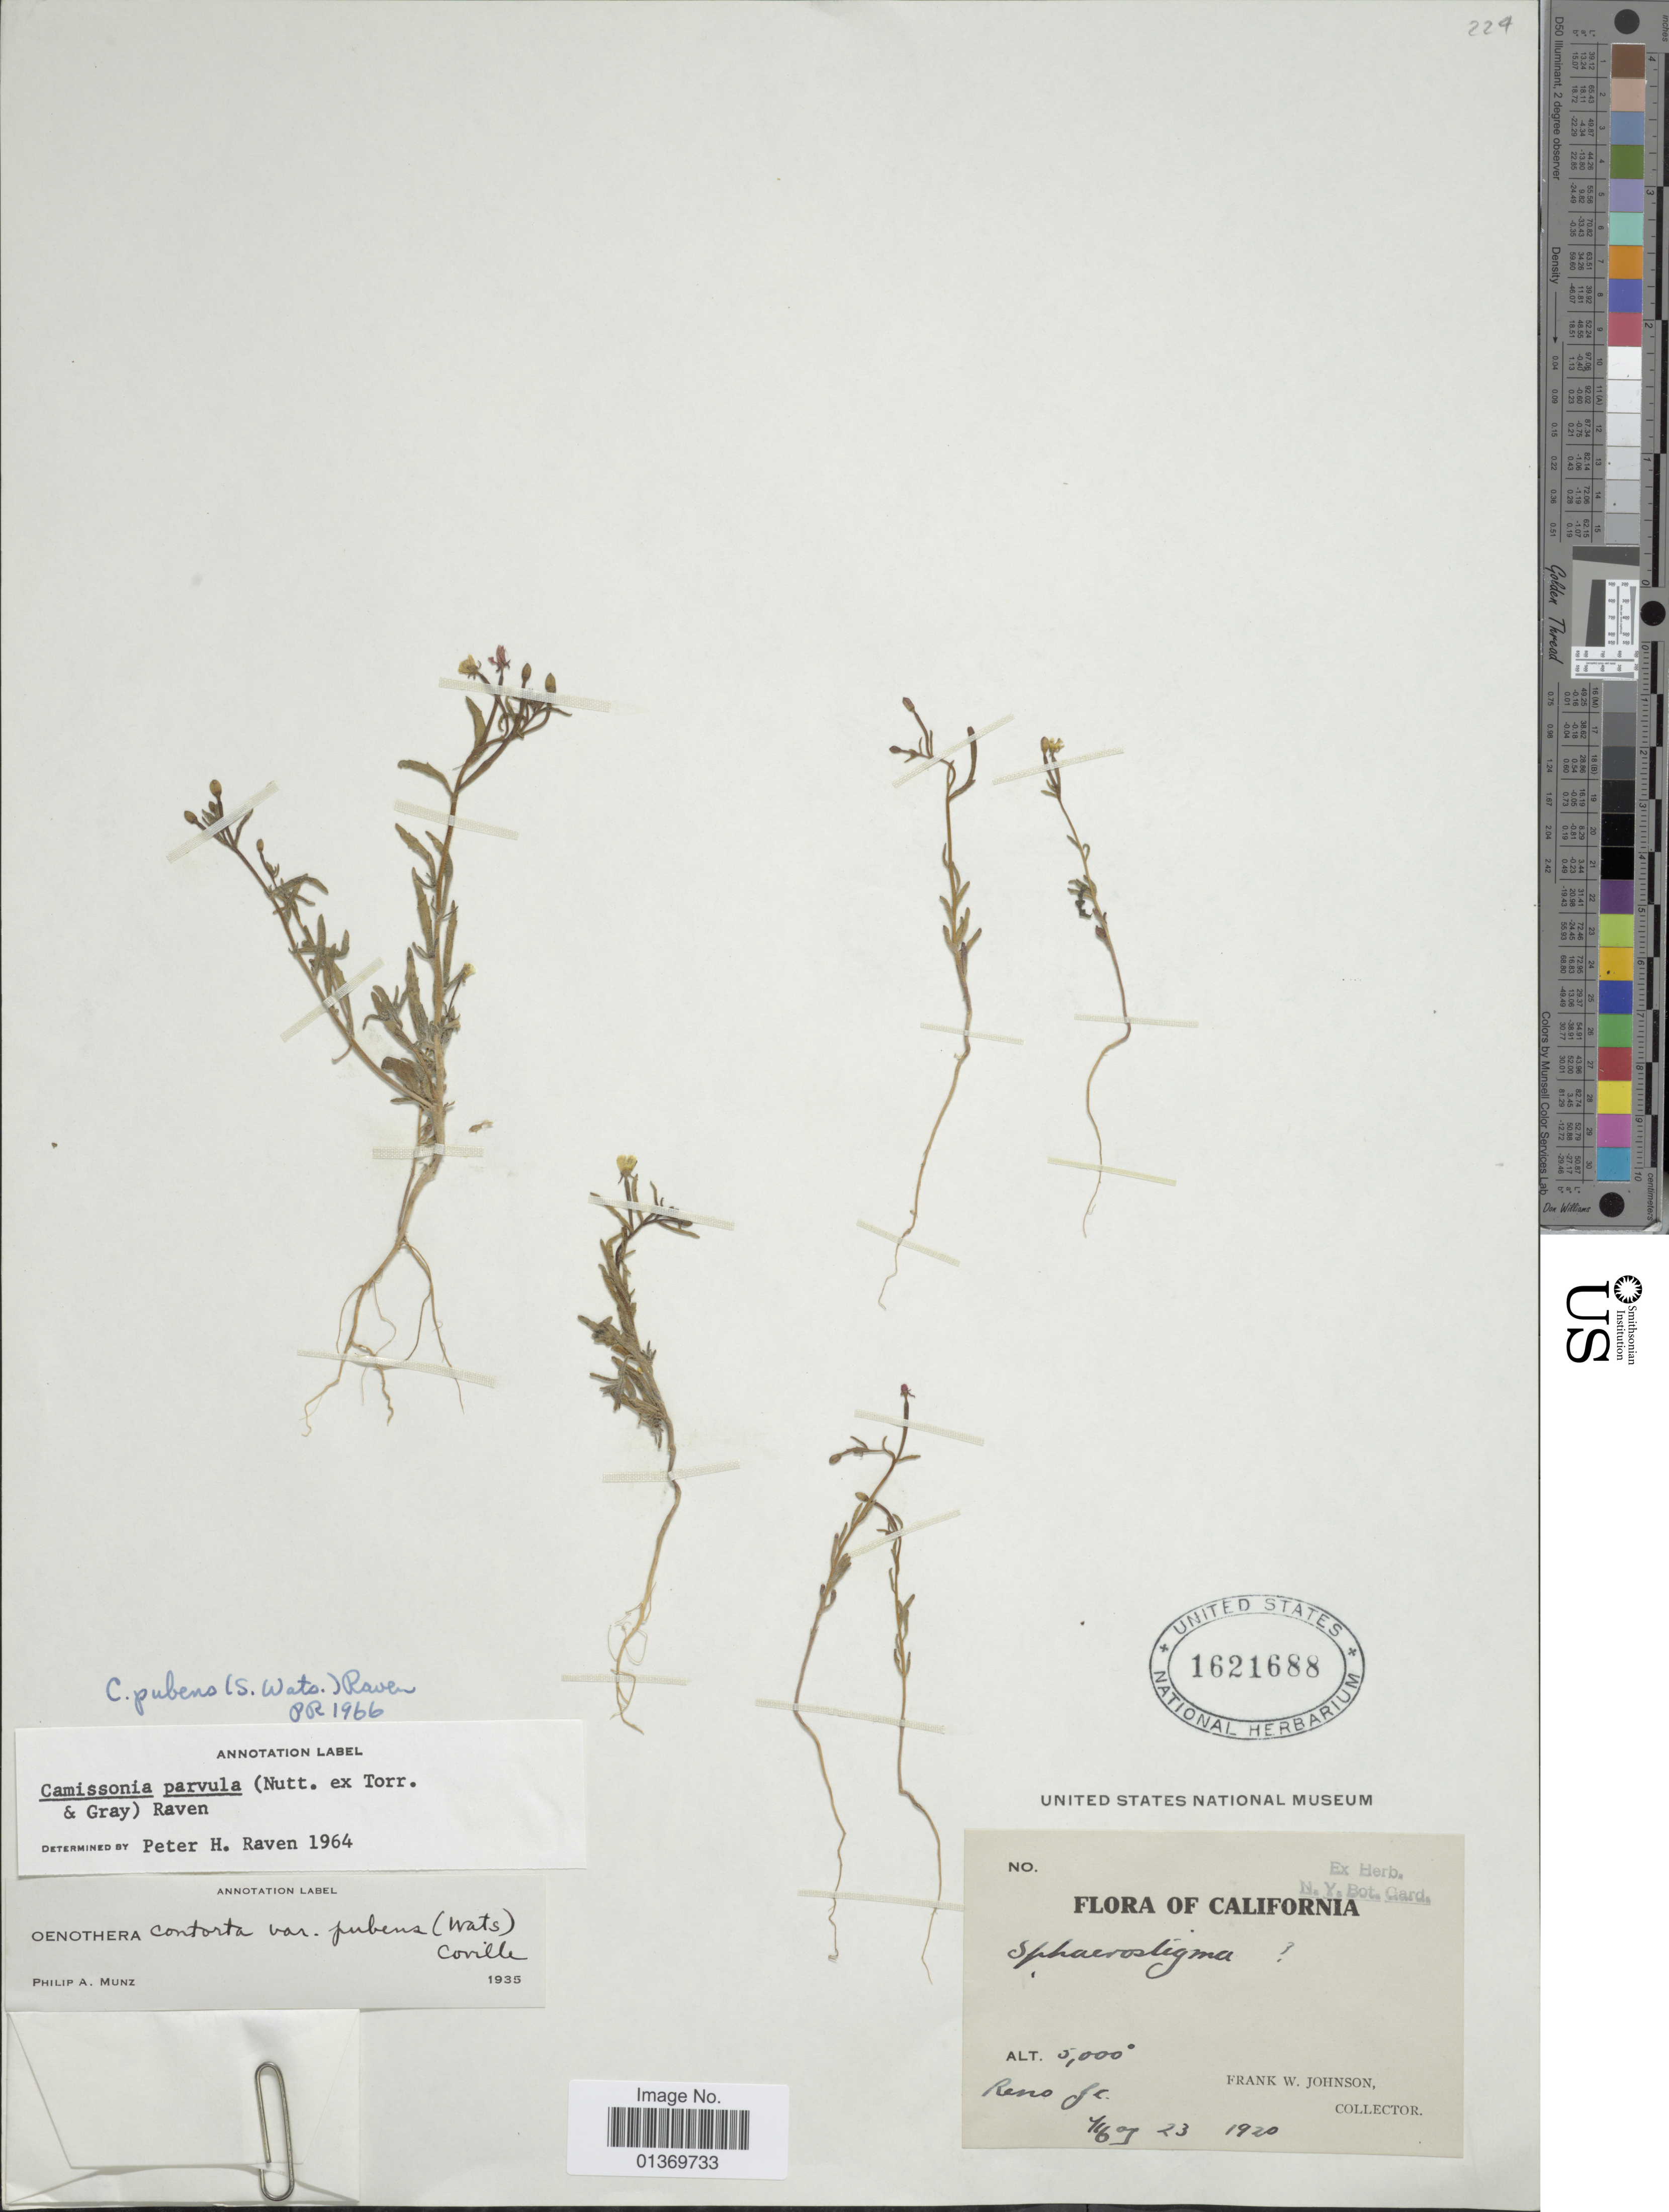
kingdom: Plantae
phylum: Tracheophyta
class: Magnoliopsida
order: Myrtales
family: Onagraceae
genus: Camissonia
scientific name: Camissonia pubens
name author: (S. Watson) P.H. Raven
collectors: F. W. Johnson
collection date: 1920-05-23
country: United States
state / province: California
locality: Reno ft.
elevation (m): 1524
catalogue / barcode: US 1621688